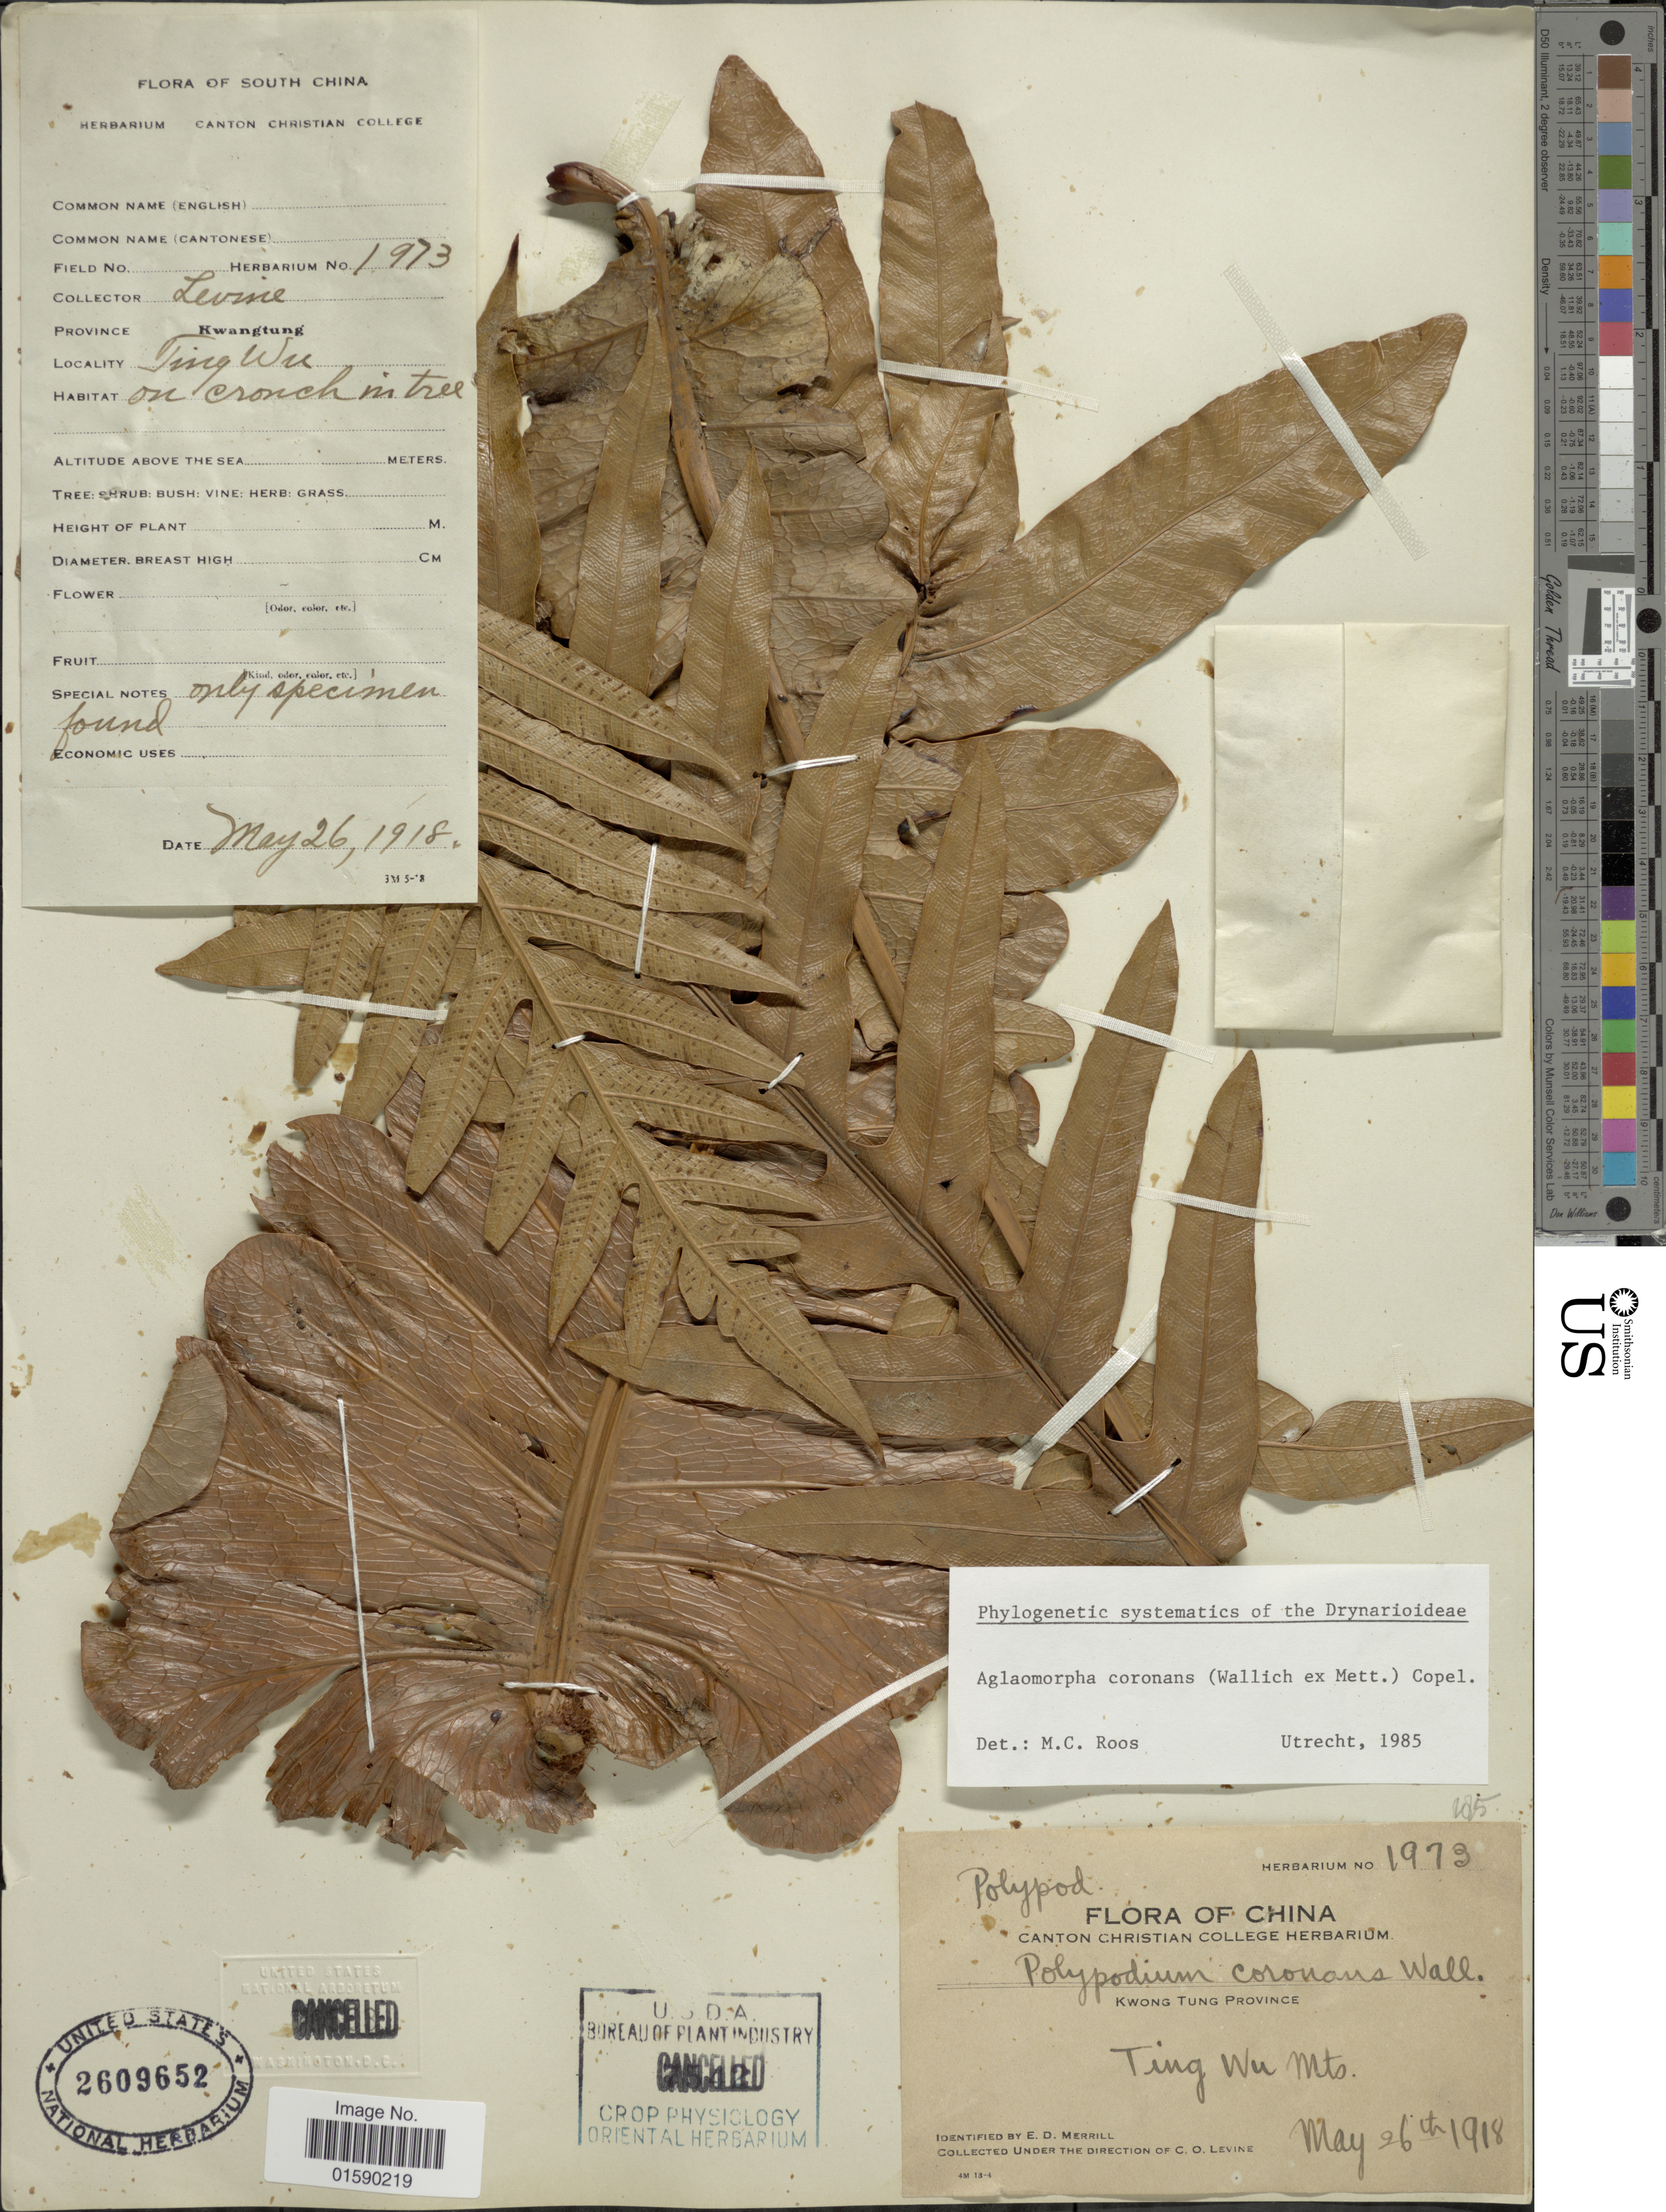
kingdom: Plantae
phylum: Tracheophyta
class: Polypodiopsida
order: Polypodiales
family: Polypodiaceae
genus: Aglaomorpha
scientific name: Aglaomorpha coronans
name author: (Wall. ex Mett.) Copel.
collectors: -. Levine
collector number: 1973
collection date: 1918-05-26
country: China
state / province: Guangdong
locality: South China. Kwong Tung Province, Tung Wu Mts,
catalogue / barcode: US 2609652